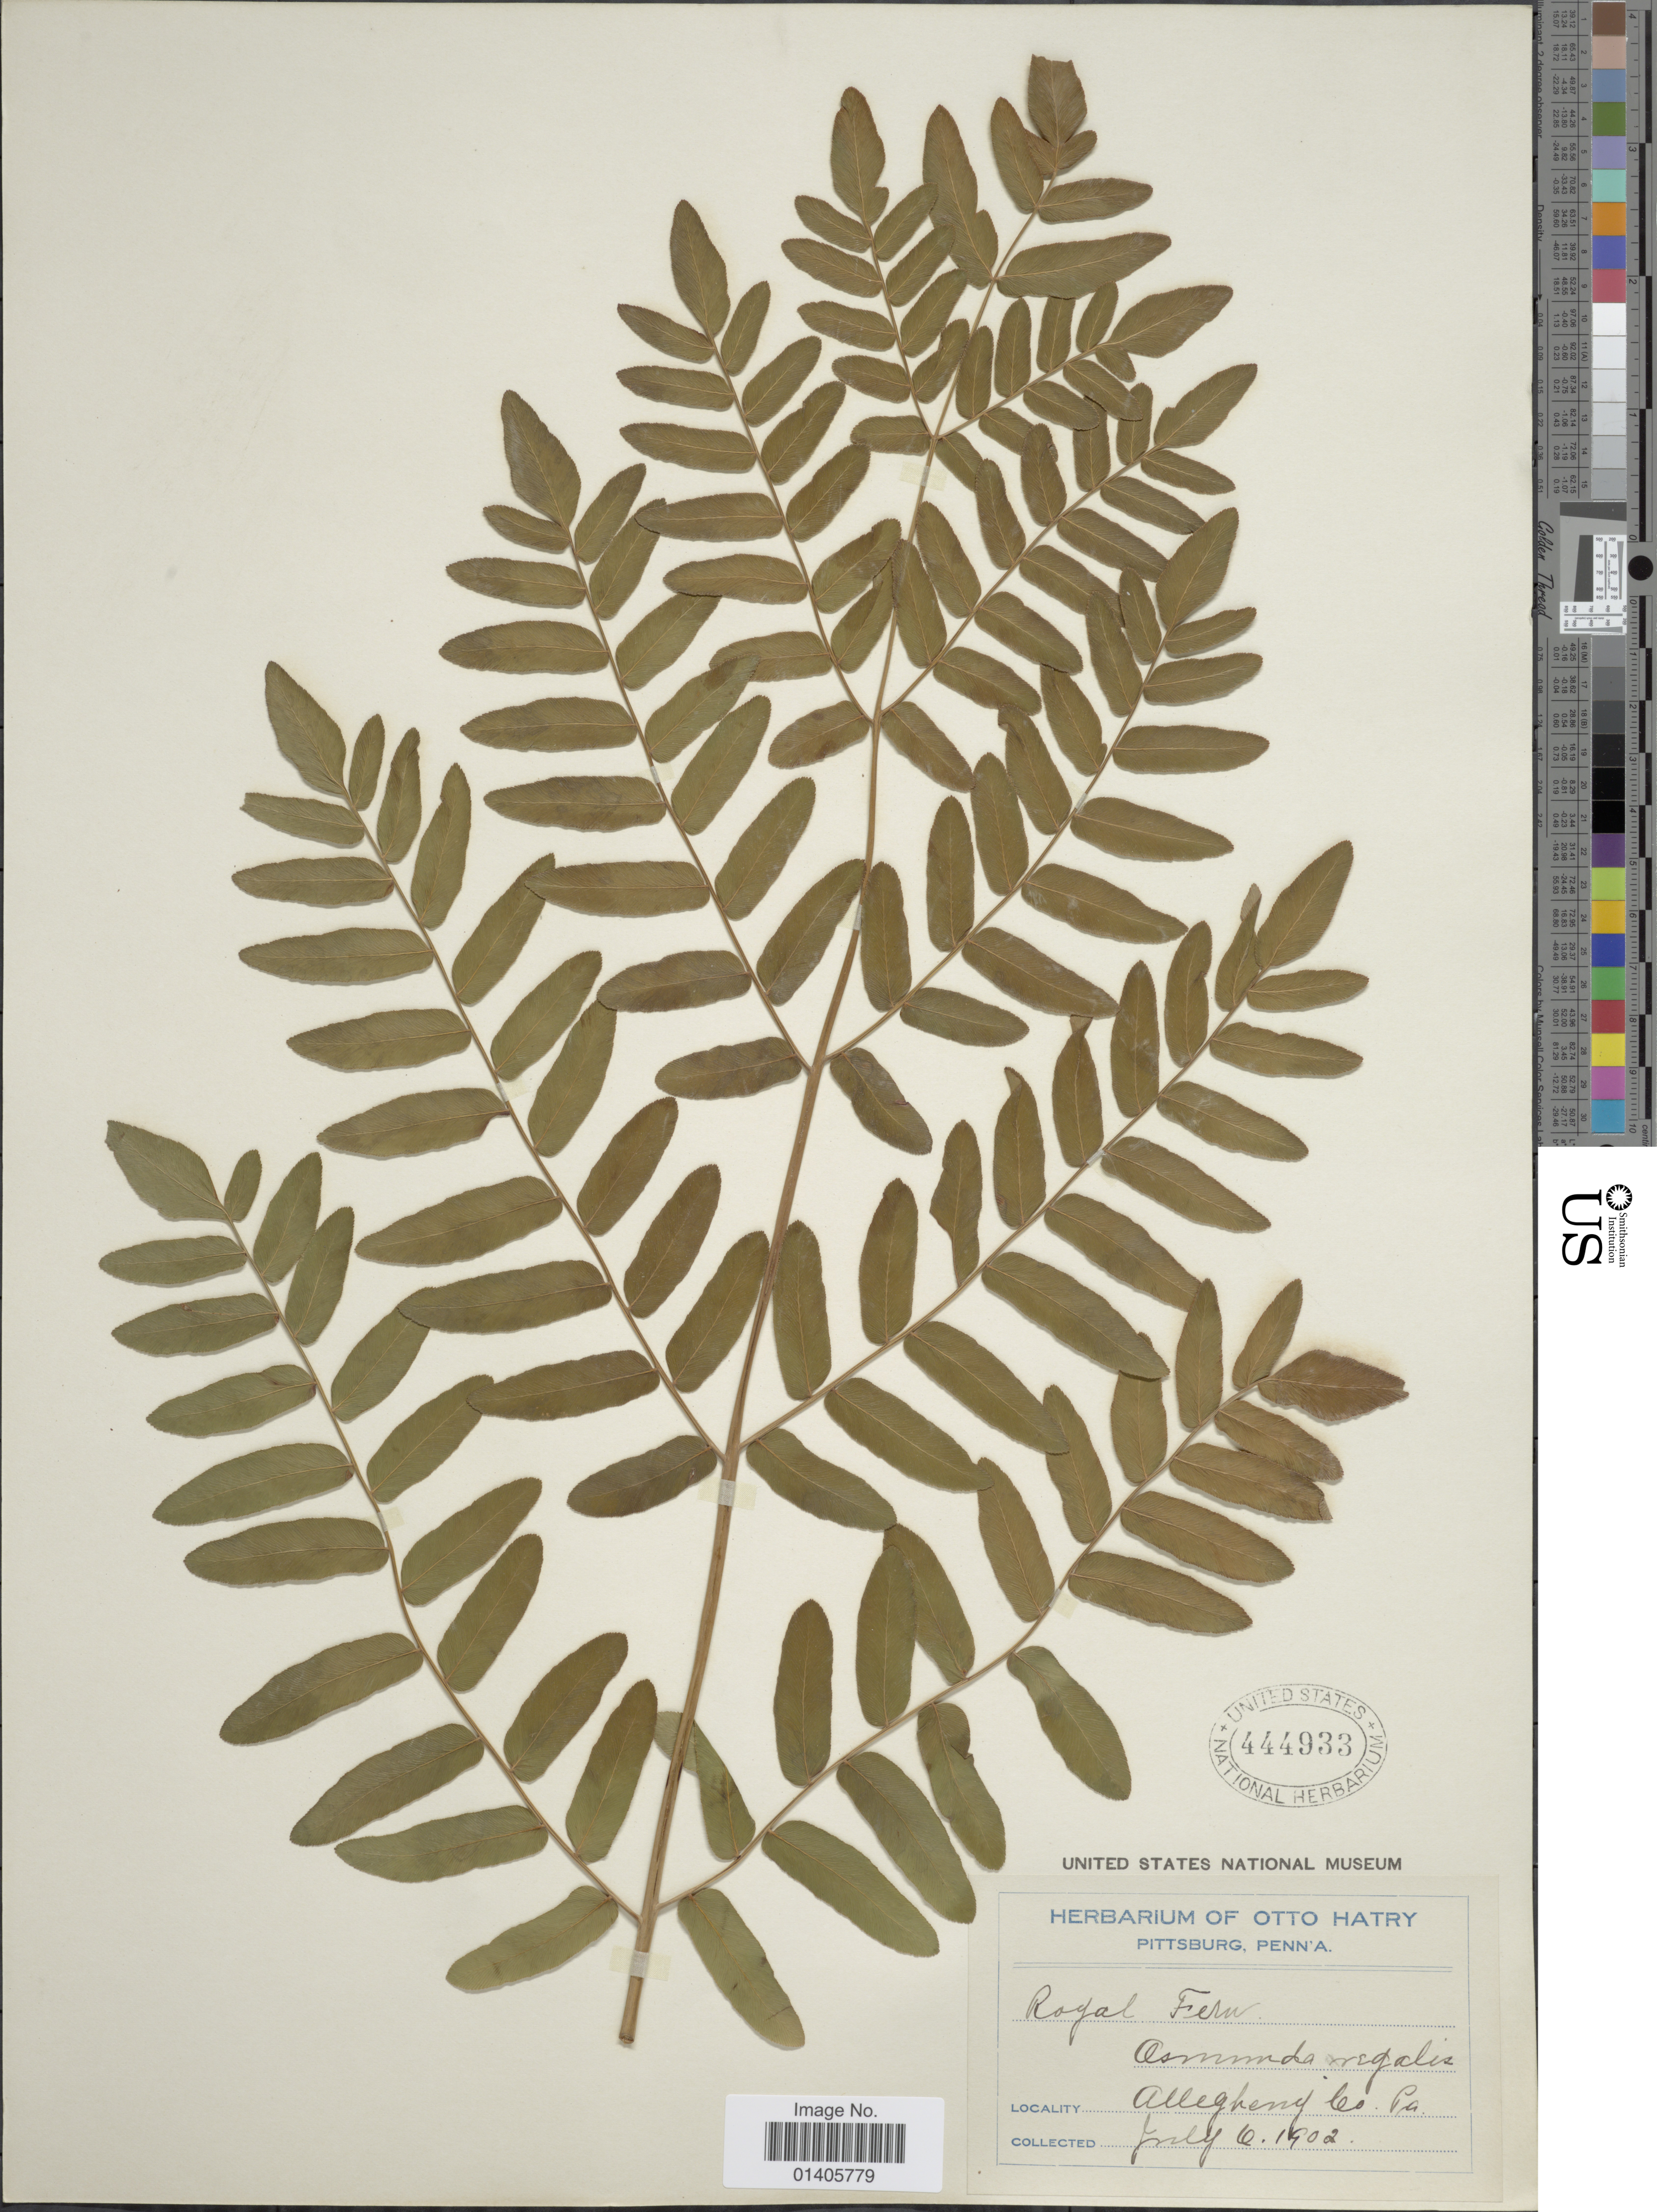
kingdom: Plantae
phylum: Tracheophyta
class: Polypodiopsida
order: Osmundales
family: Osmundaceae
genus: Osmunda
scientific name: Osmunda regalis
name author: L.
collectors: ex herb. Otto Hatry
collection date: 1902-07-06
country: United States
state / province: Pennsylvania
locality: Alleghany Co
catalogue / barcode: US 444933